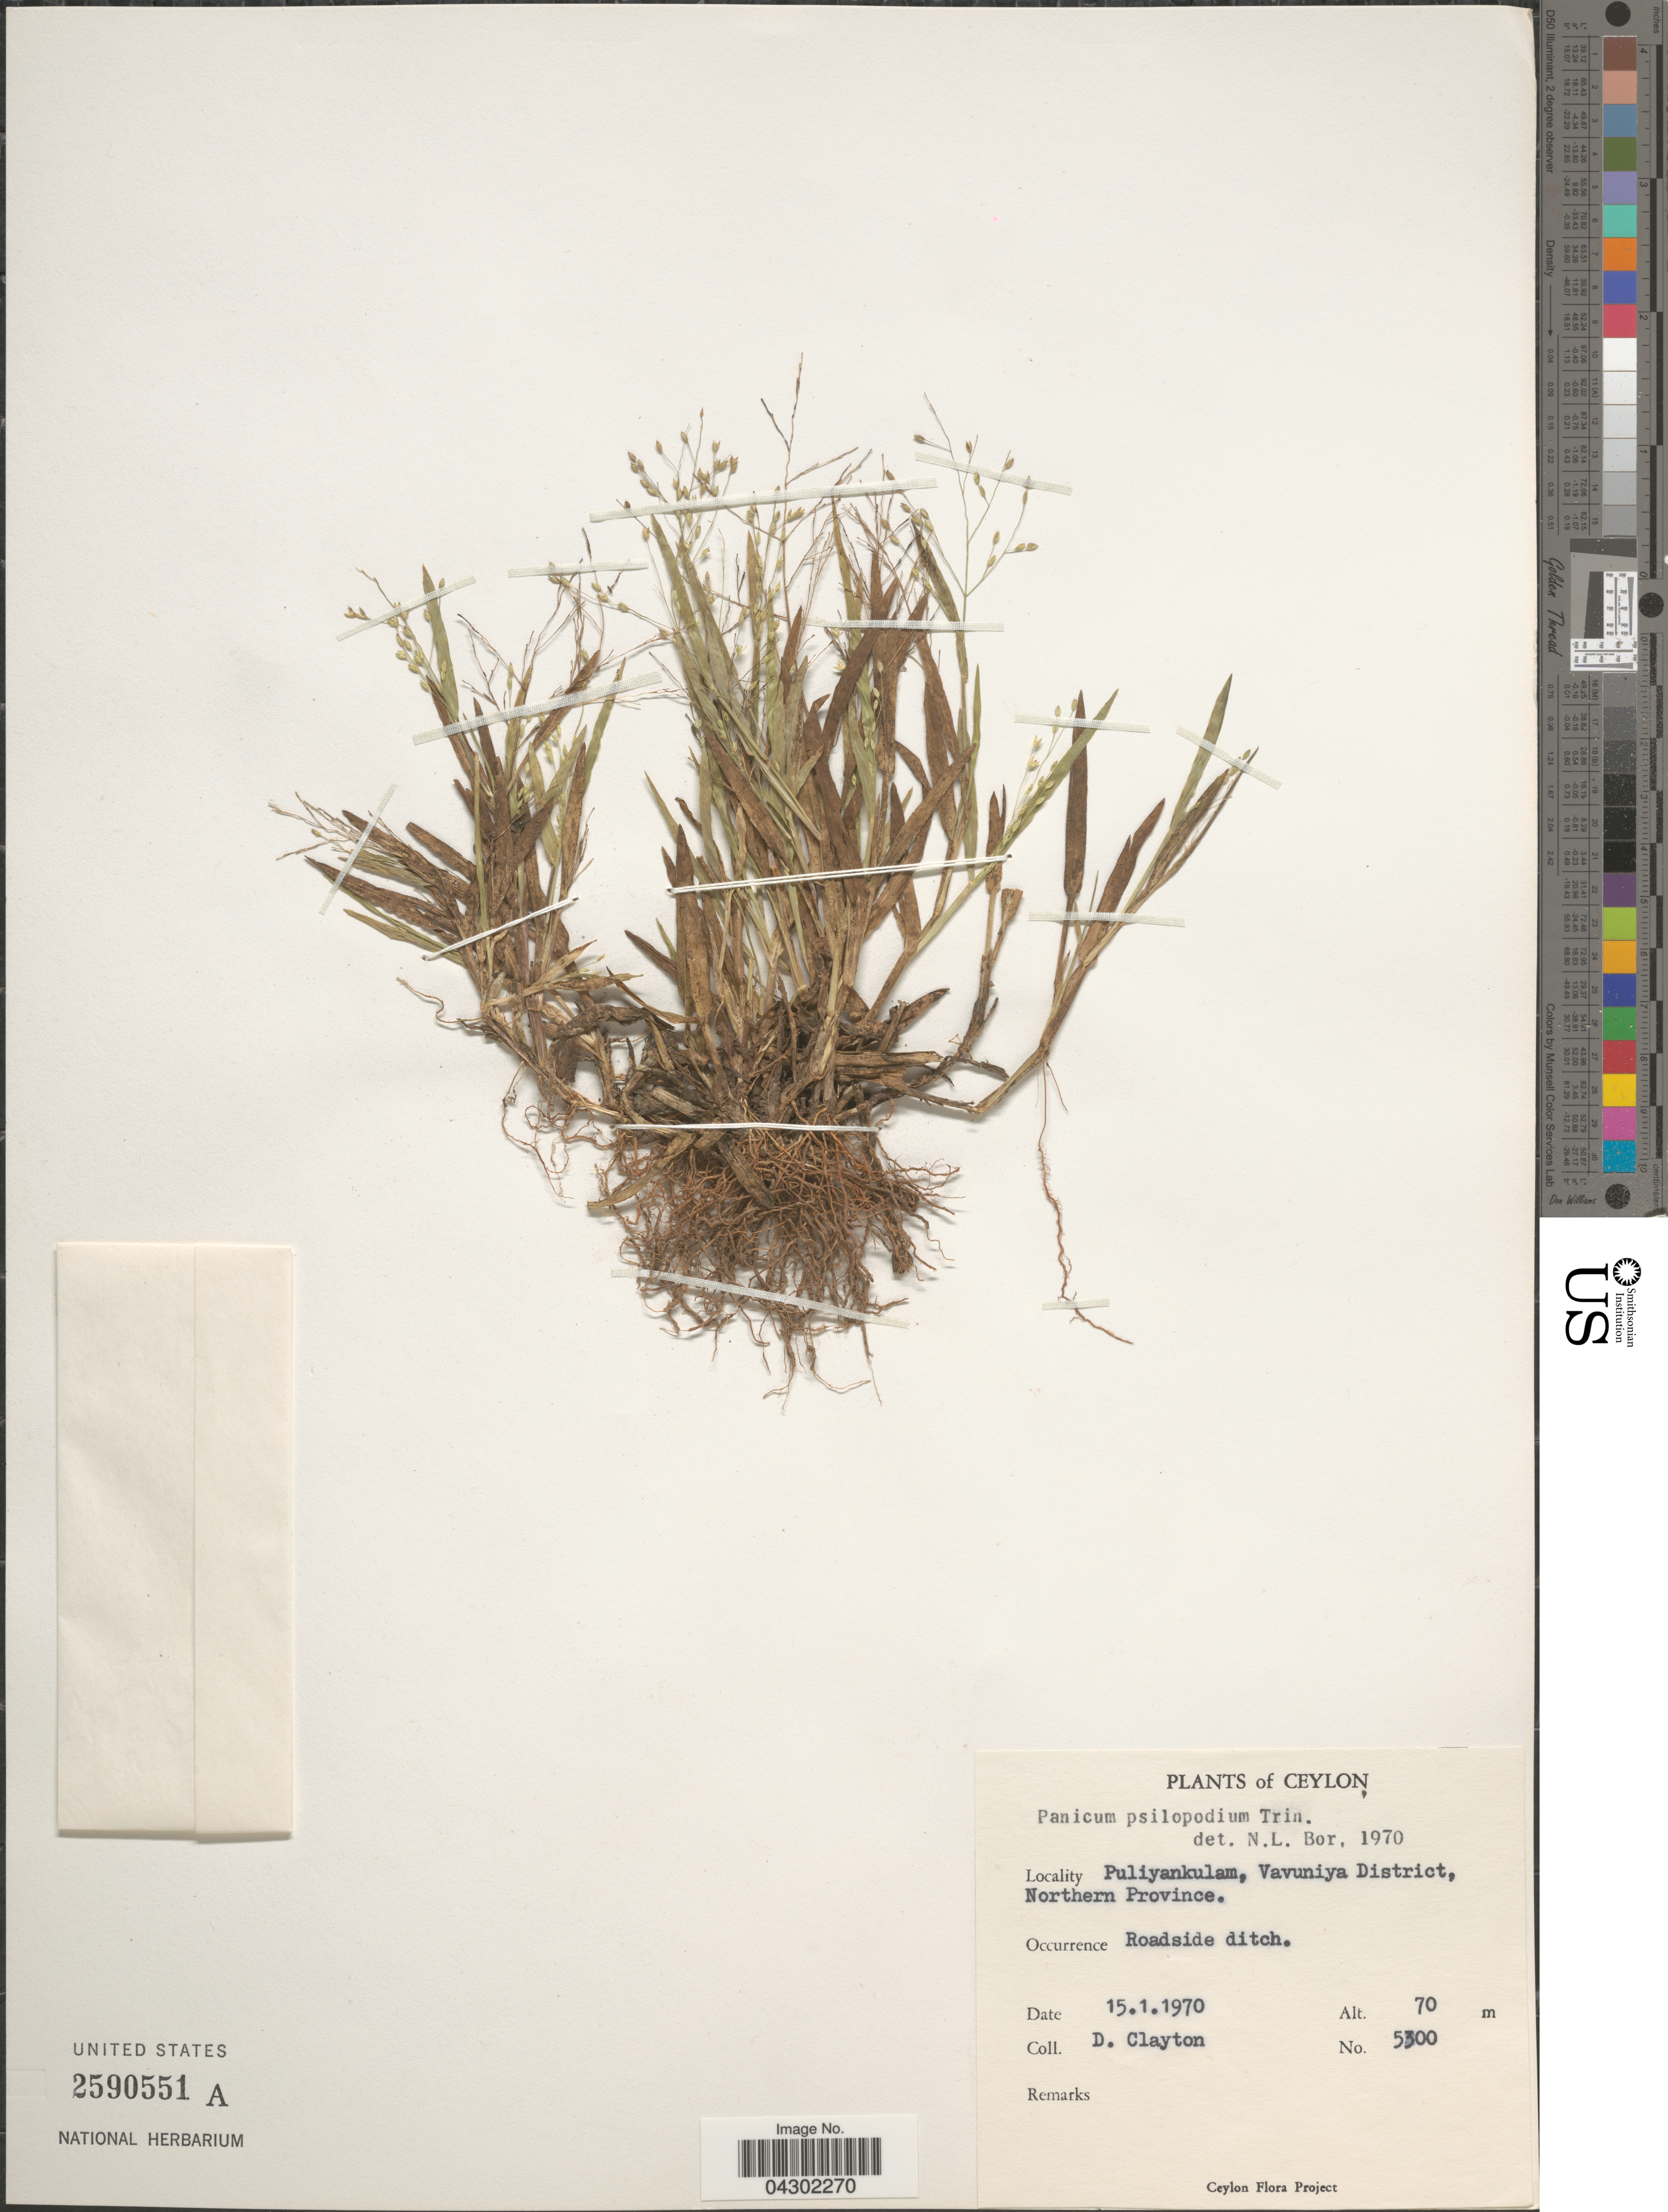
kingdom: Plantae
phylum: Tracheophyta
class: Liliopsida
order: Poales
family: Poaceae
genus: Panicum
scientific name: Panicum sumatrense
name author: P. Roth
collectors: D. Clayton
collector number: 5300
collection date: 1970-01-15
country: Sri Lanka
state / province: Northern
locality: Ceylon. Puliyankulam, Vavuniya District.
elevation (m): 70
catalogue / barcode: US 2590551A